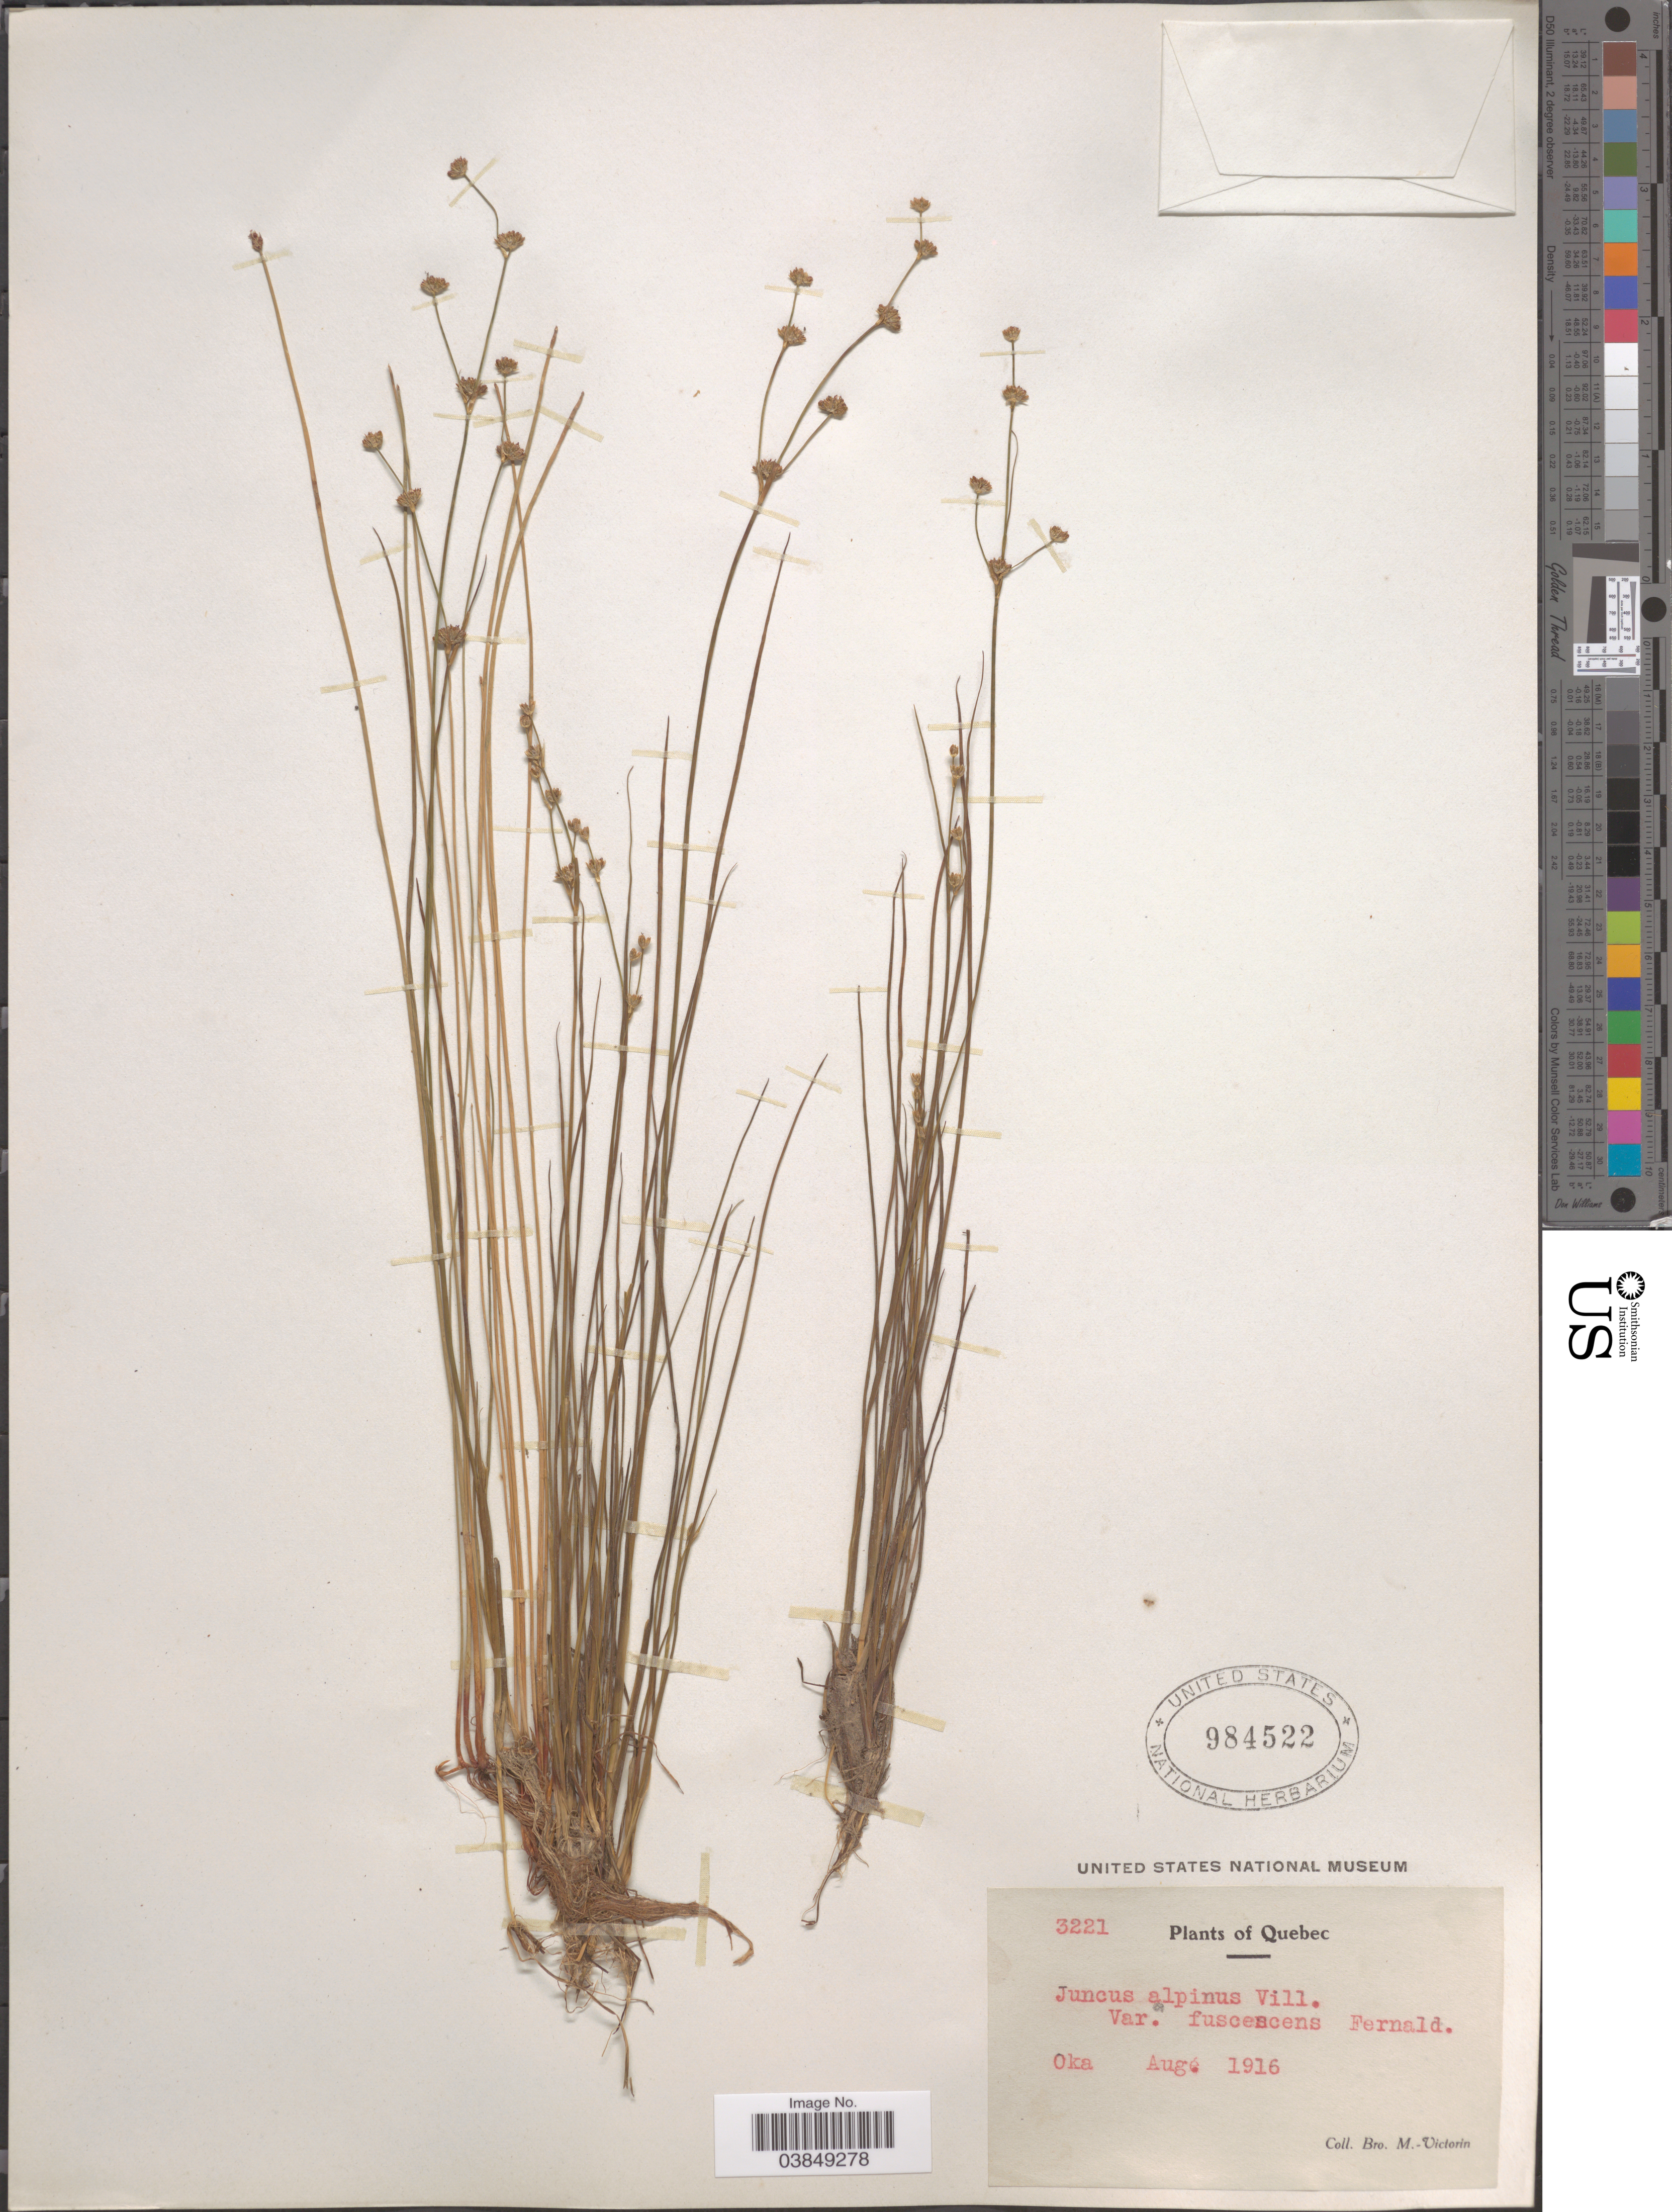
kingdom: Plantae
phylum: Tracheophyta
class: Liliopsida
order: Poales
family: Juncaceae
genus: Juncus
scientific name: Juncus rariflorus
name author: Hartm.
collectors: Fr. Marie-Victorin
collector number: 3221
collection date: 1916-08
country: Canada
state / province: Quebec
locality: Oka.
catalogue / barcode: US 984522